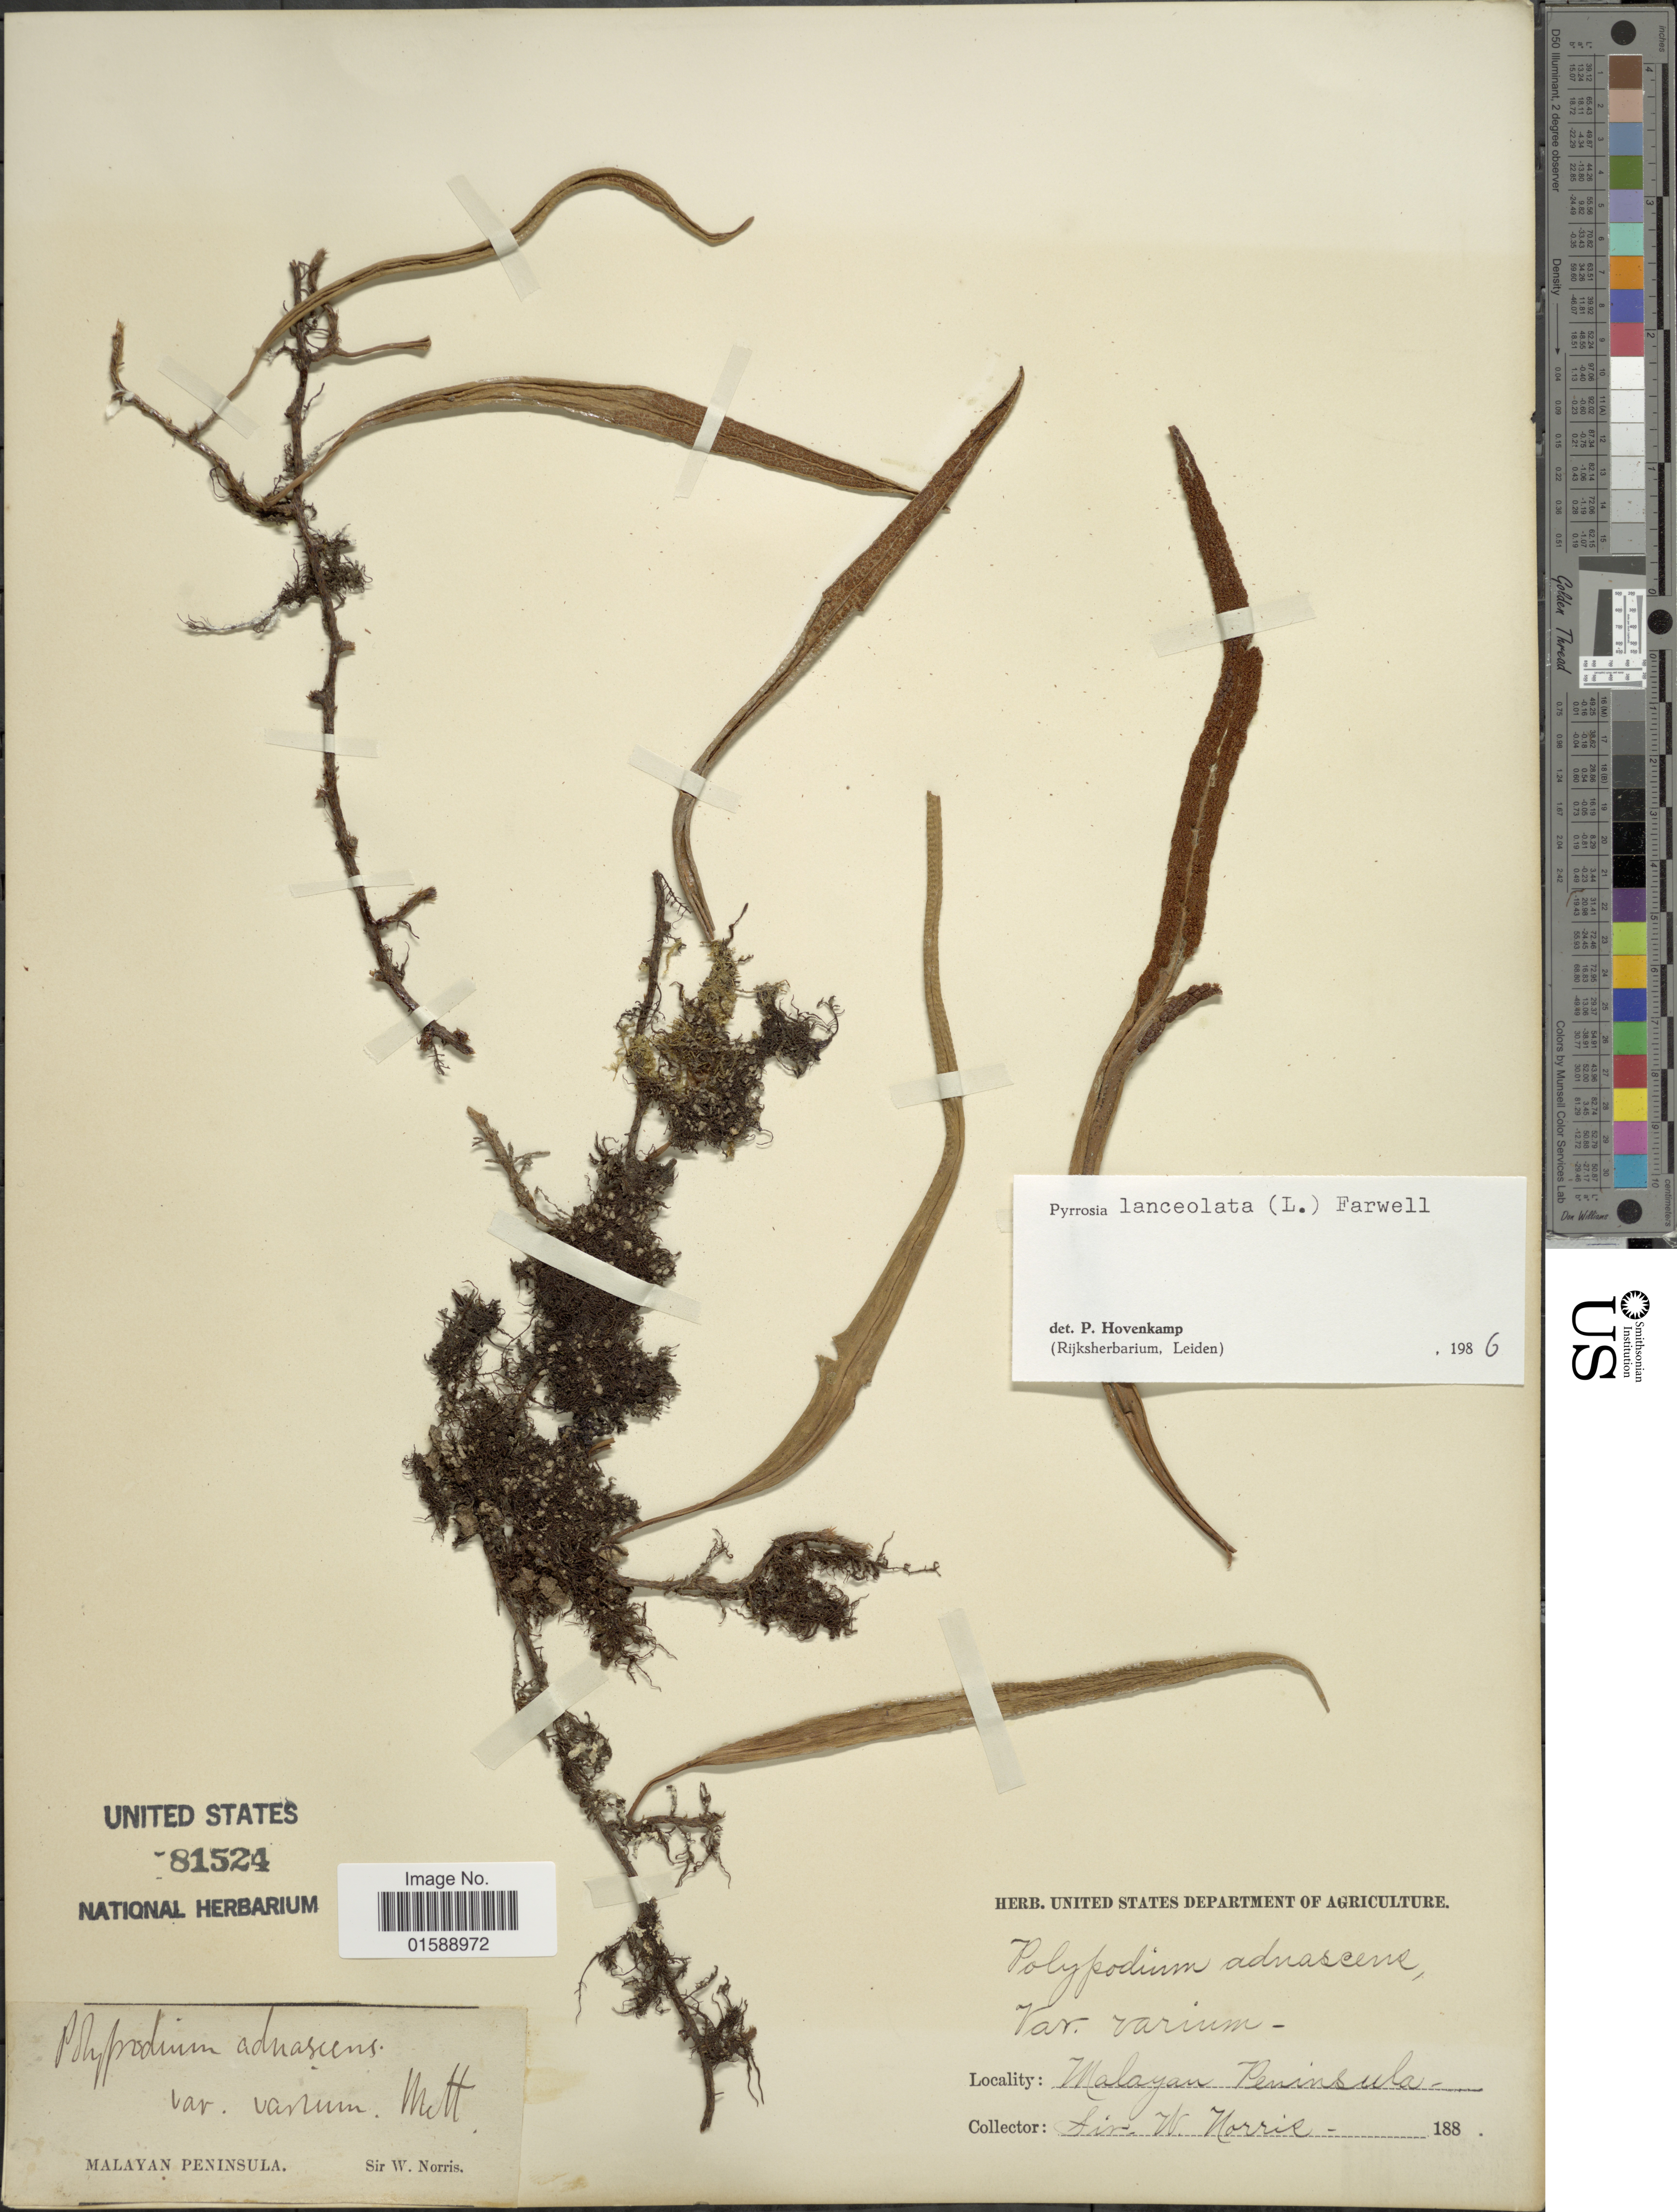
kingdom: Plantae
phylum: Tracheophyta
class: Polypodiopsida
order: Polypodiales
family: Polypodiaceae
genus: Pyrrosia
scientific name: Pyrrosia lanceolata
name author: (L.) Farw.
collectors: W. Norris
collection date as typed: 188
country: Malaysia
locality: Malayan Peninsula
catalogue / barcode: US 81524